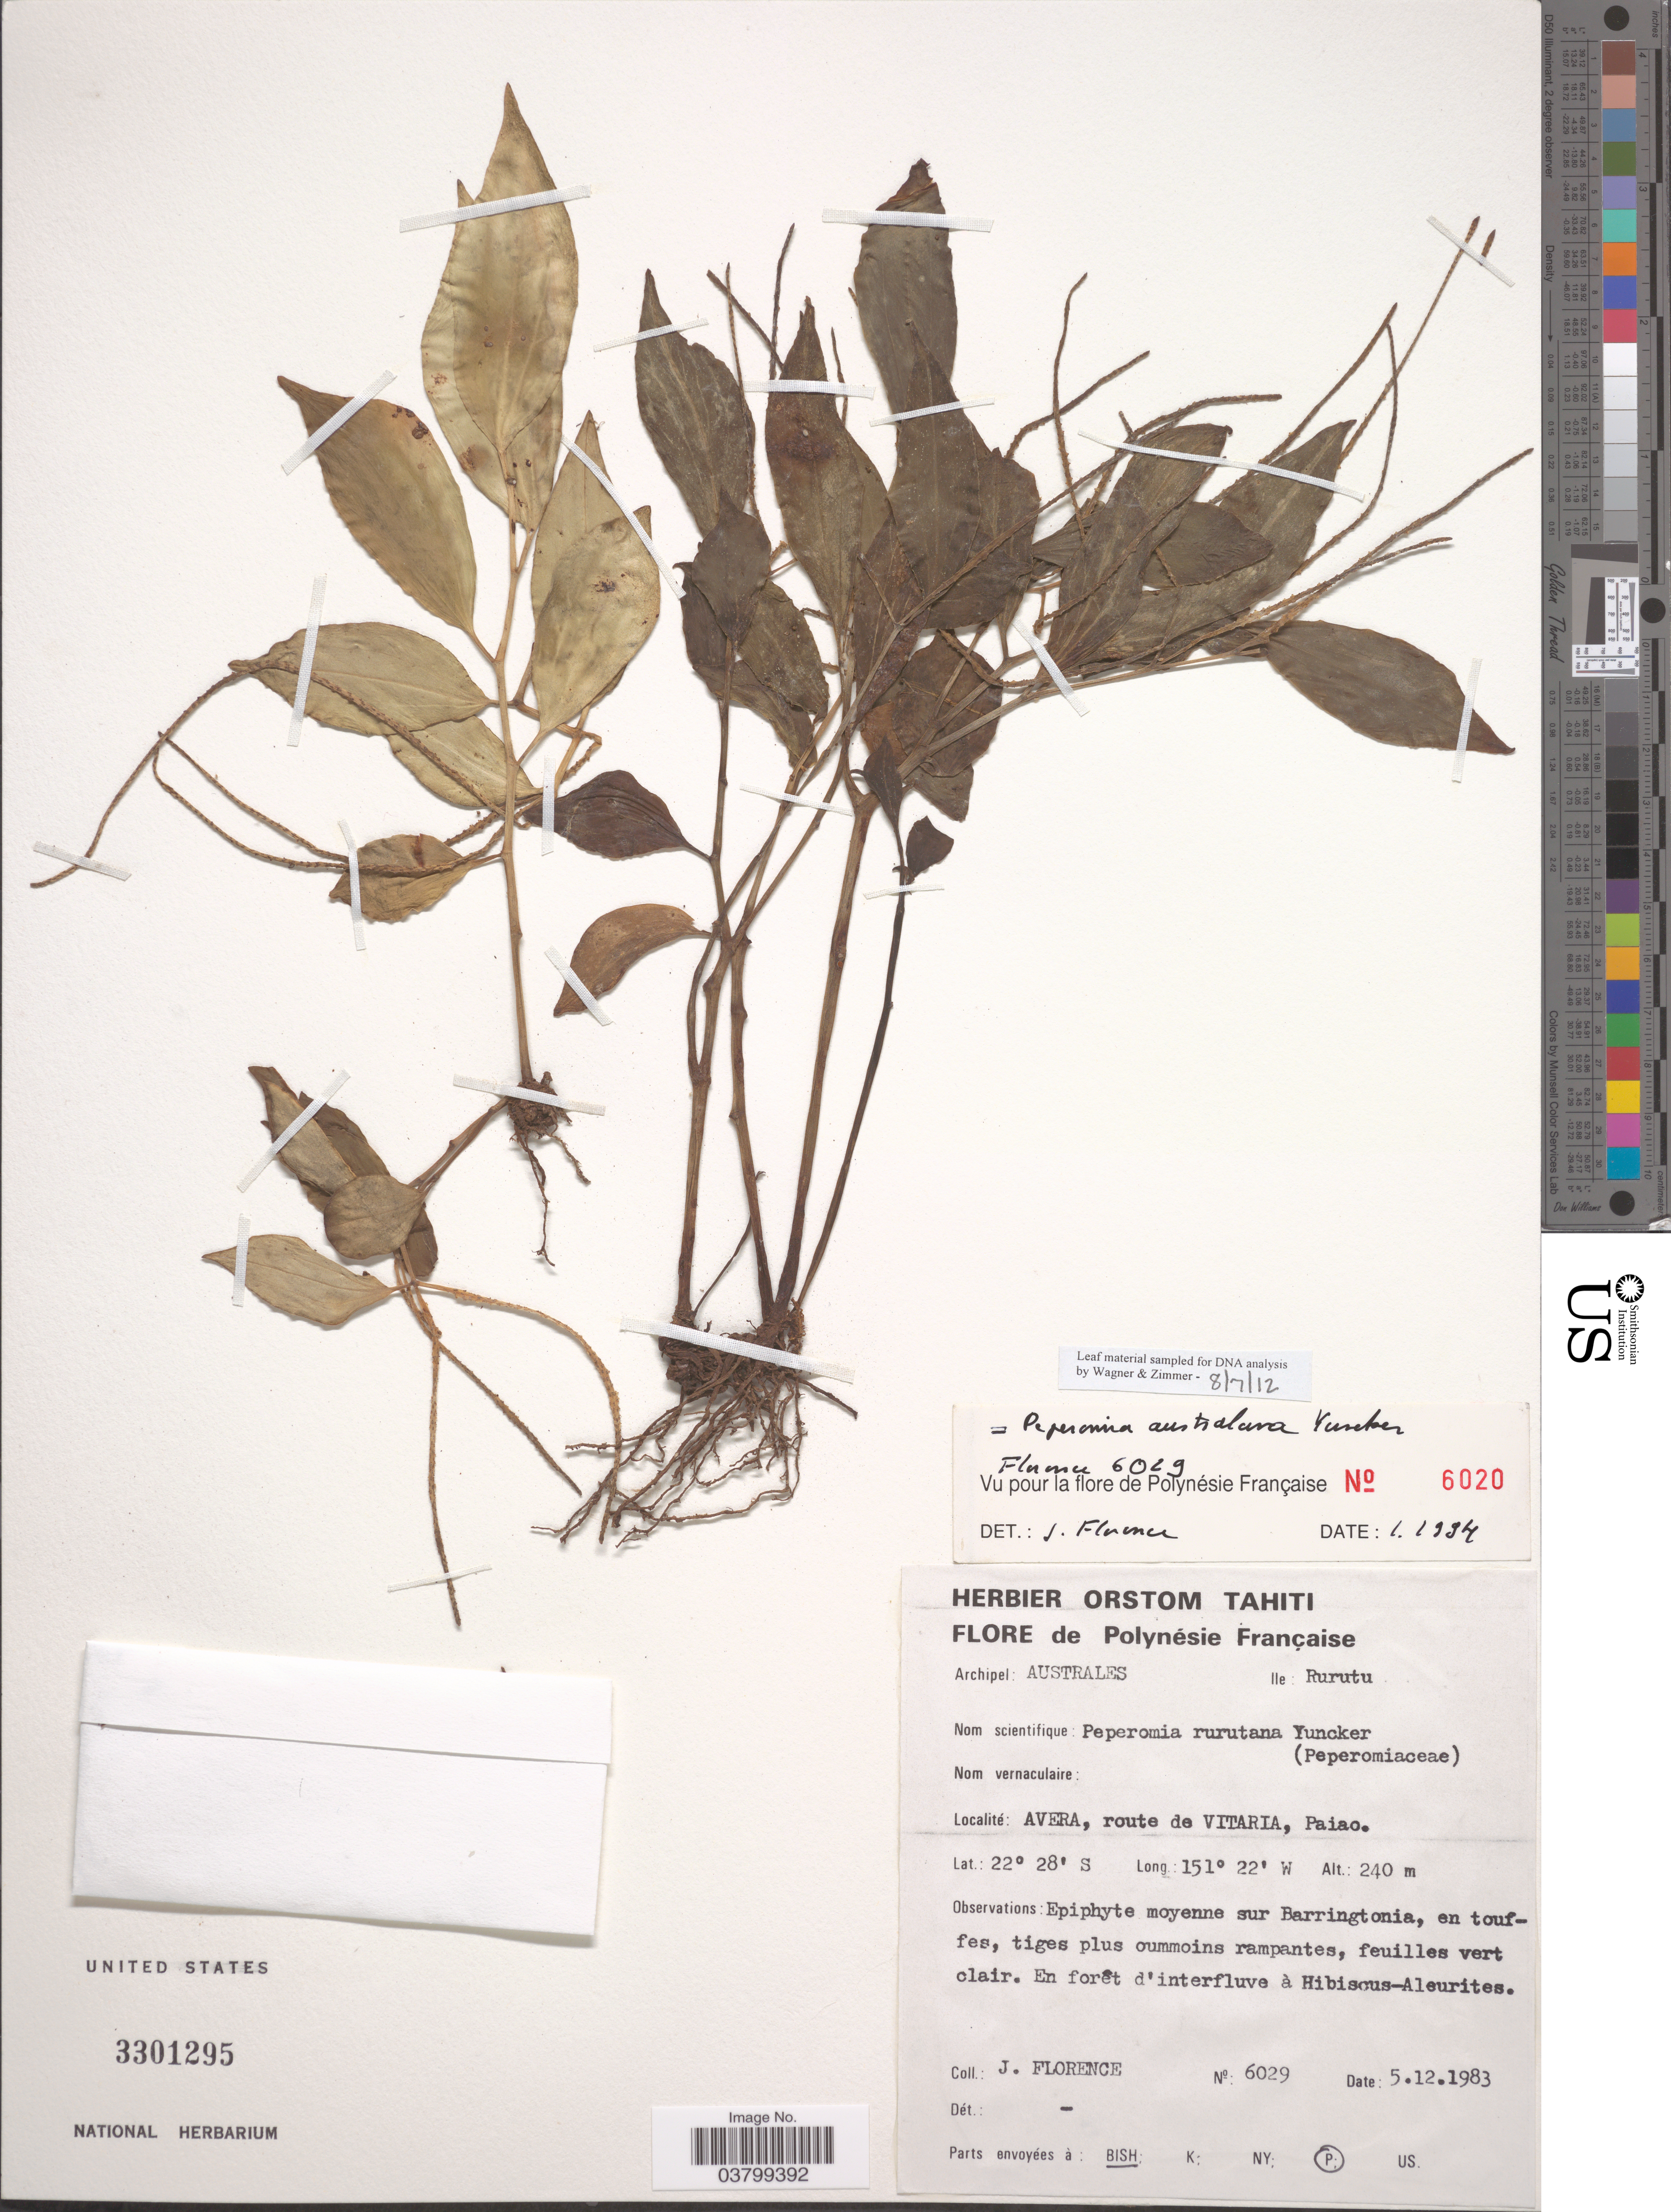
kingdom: Plantae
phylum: Tracheophyta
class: Magnoliopsida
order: Piperales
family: Piperaceae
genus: Peperomia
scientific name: Peperomia australana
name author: Yunck.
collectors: J. Florence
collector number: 6029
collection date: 1983-12-05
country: French Polynesia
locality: Archipel: Australes. Ile: Rurutu. Avera, route de Vitaria, Paiao.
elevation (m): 240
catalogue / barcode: US 3301295